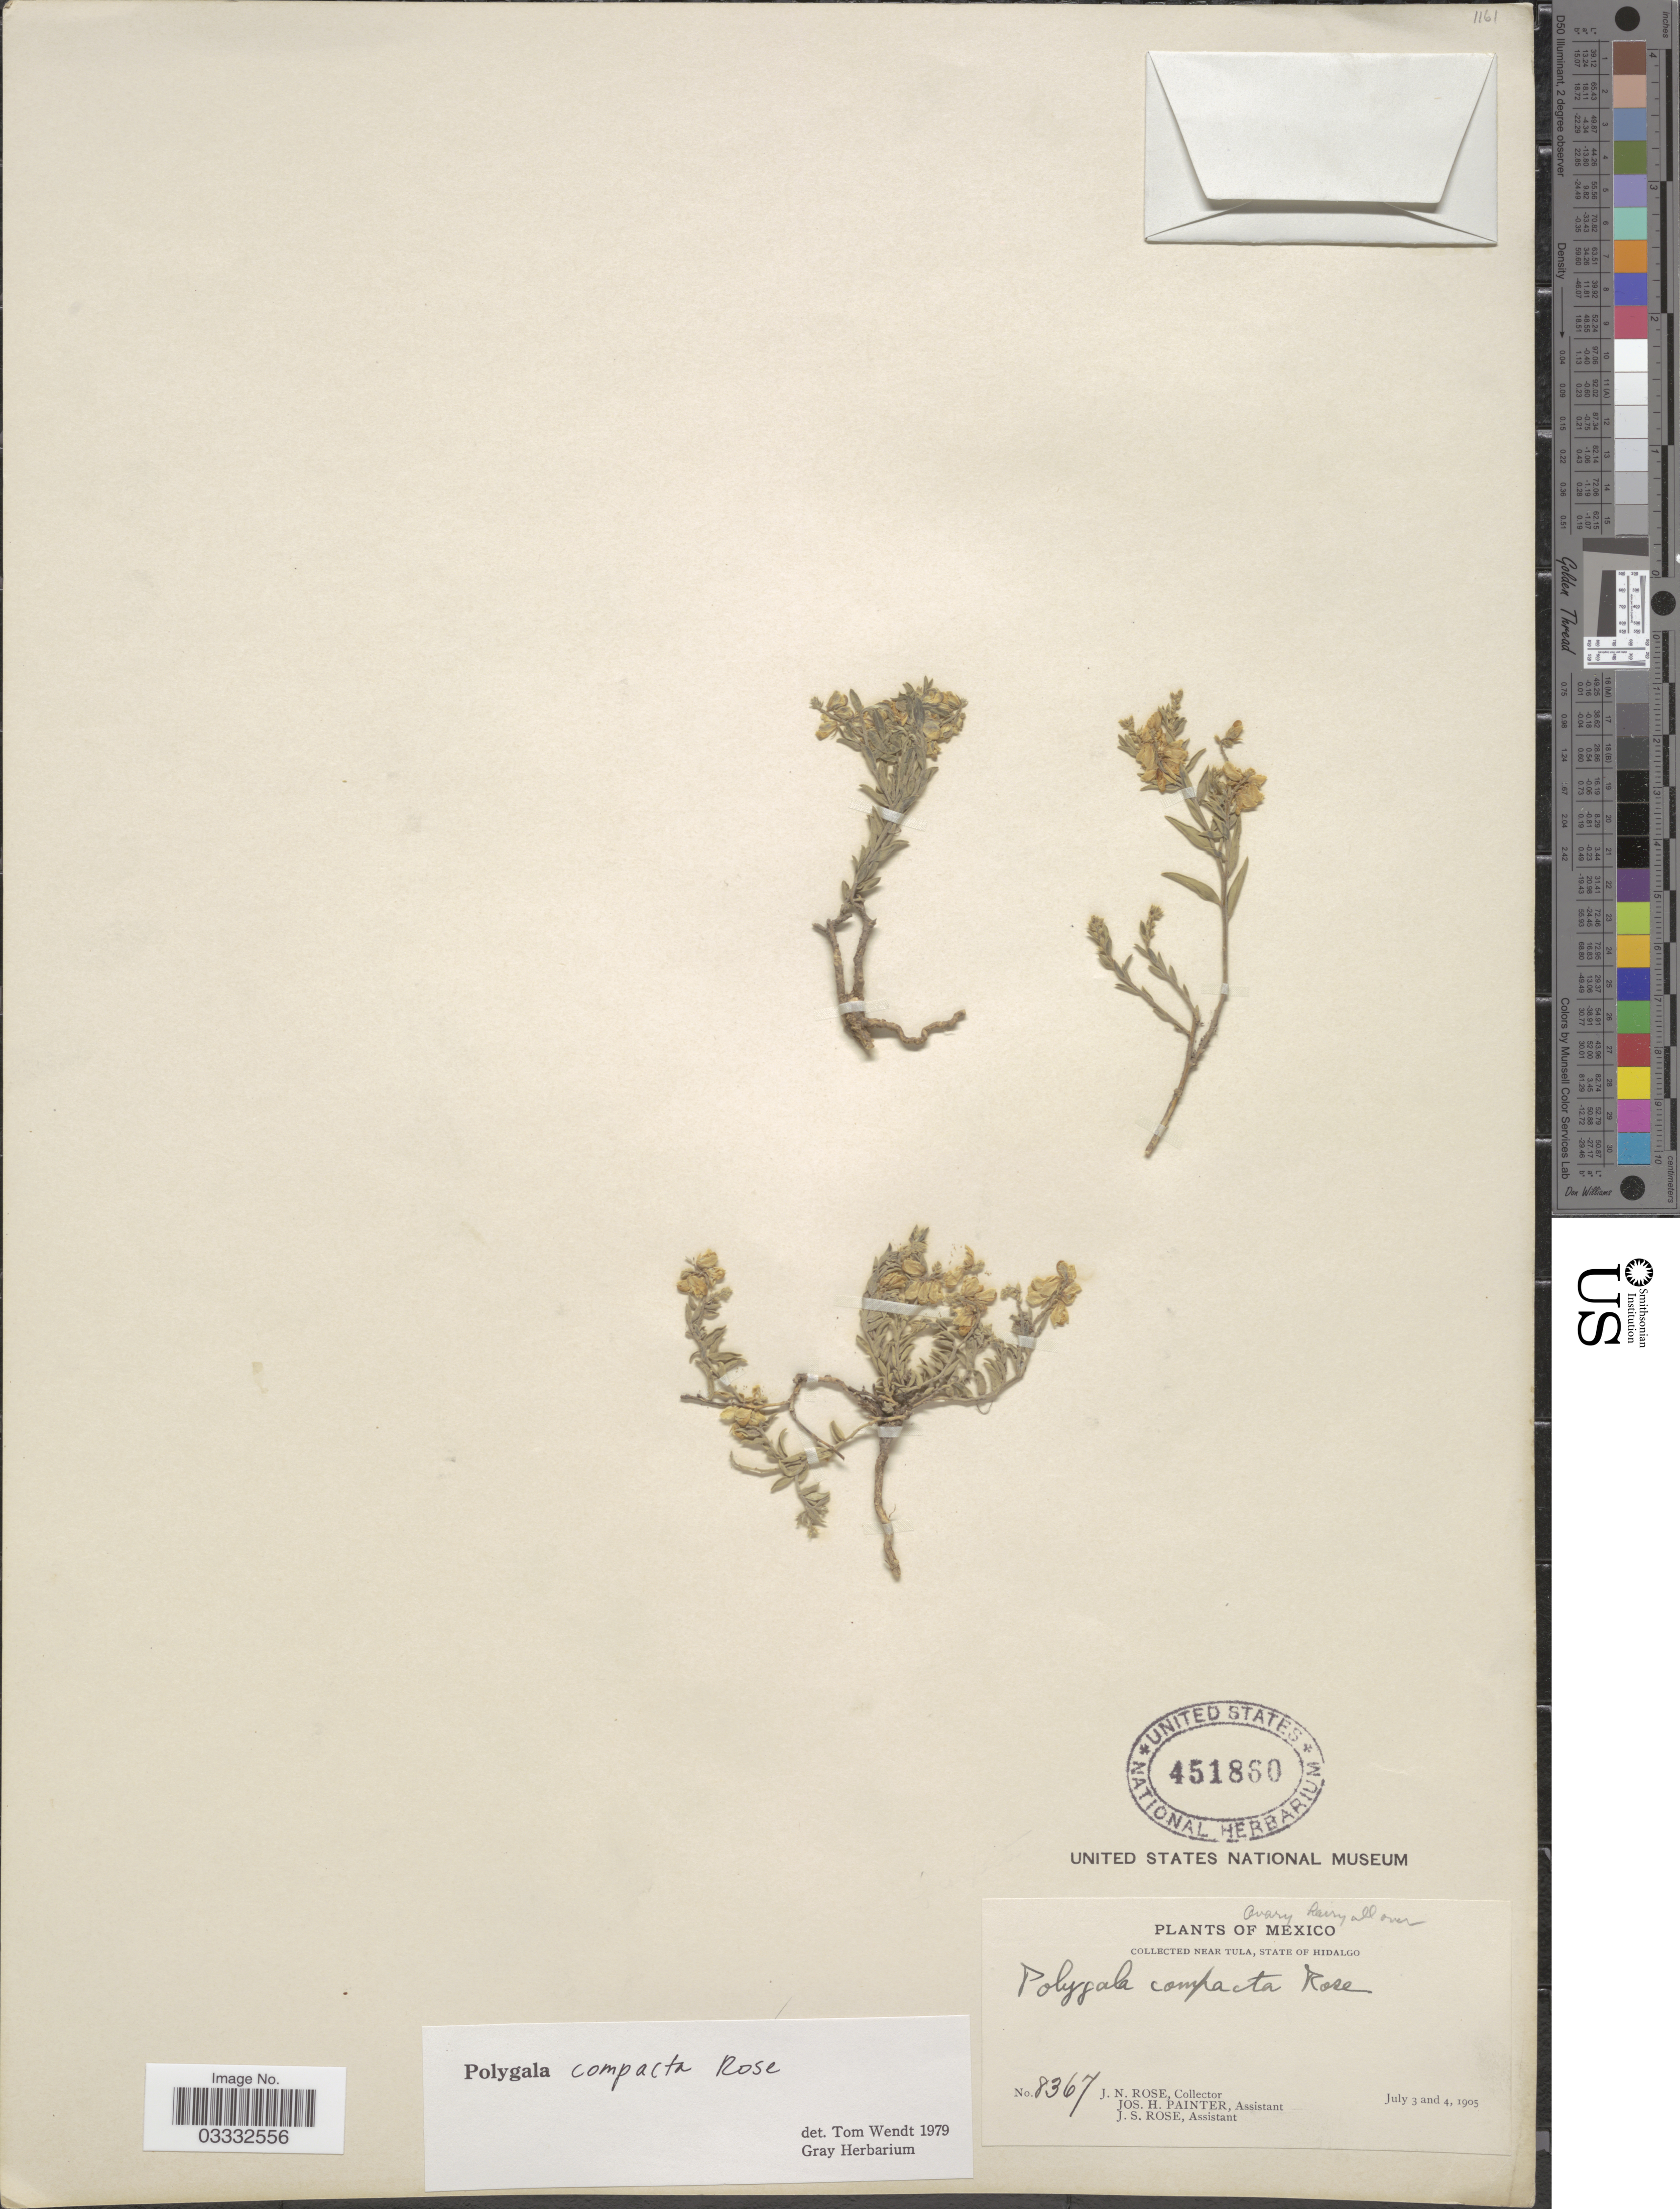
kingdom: Plantae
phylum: Tracheophyta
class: Magnoliopsida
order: Fabales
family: Polygalaceae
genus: Polygala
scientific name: Polygala compacta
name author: Rose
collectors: J. N. Rose, J. H. Painter & J. S. Rose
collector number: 8367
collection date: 1905-07-03/1905-07-04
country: Mexico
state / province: Hidalgo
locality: Near Tula.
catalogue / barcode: US 451860